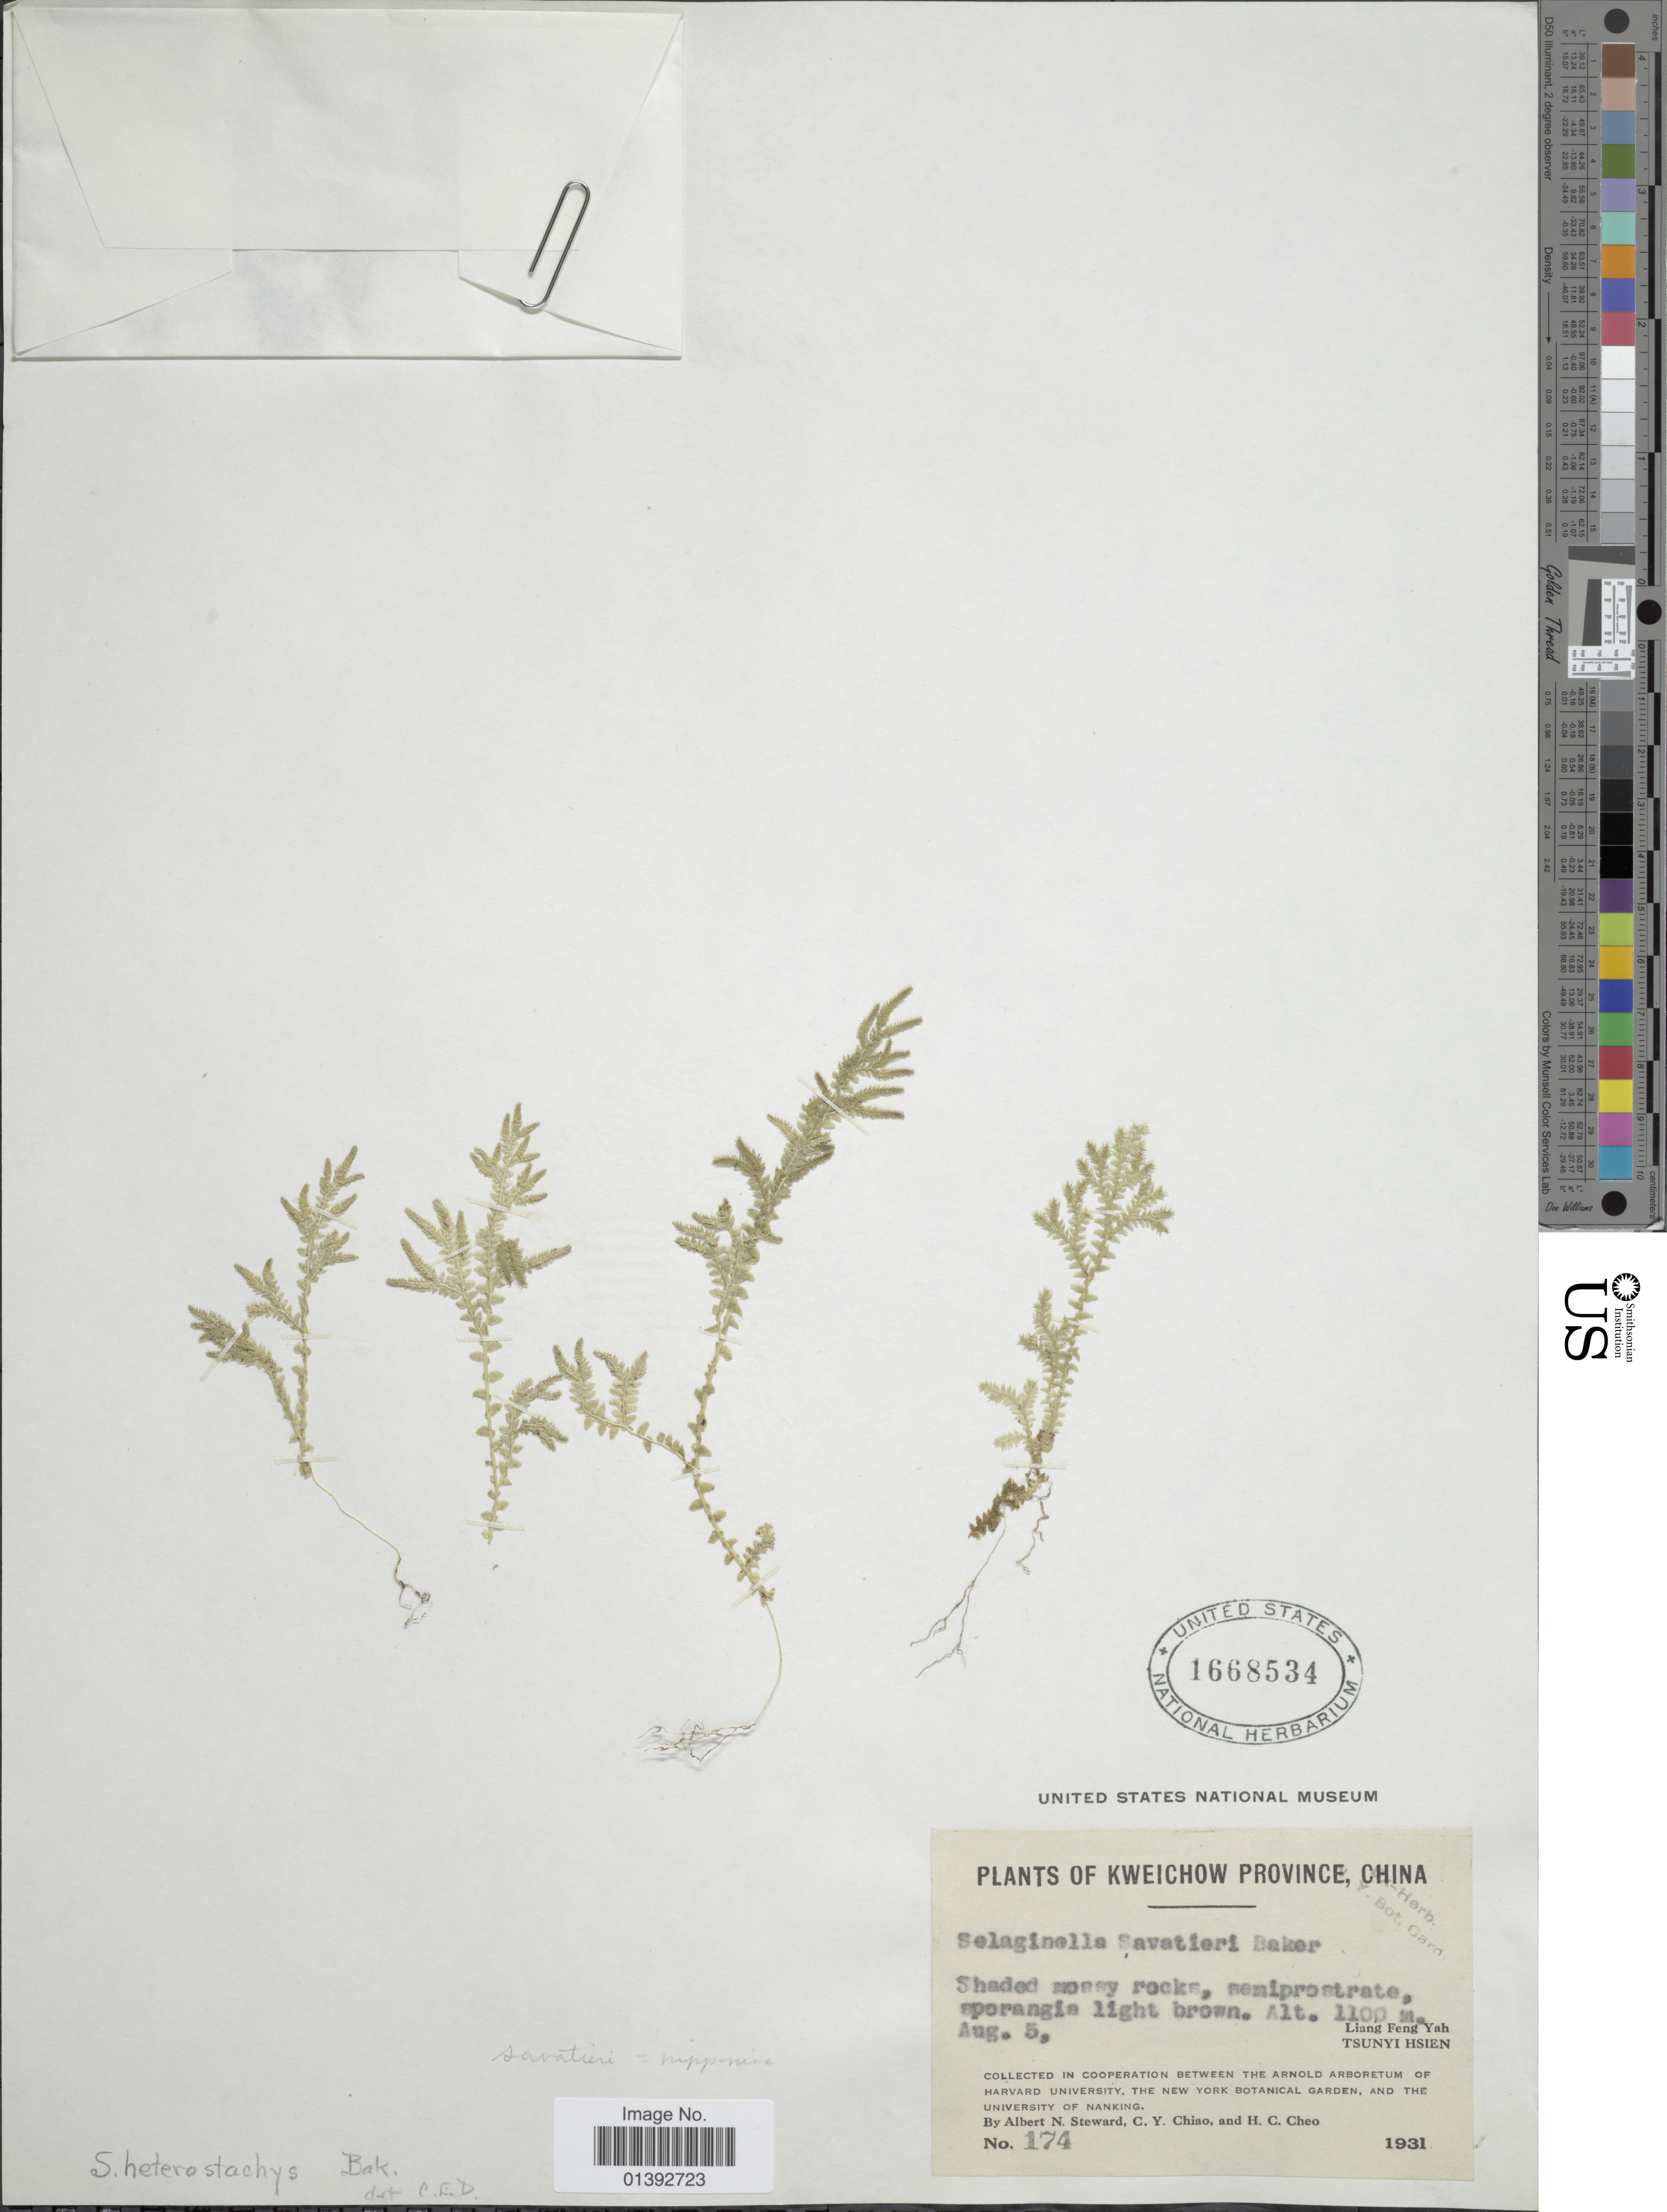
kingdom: Plantae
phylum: Tracheophyta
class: Lycopodiopsida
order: Selaginellales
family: Selaginellaceae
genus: Selaginella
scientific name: Selaginella heterostachys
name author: Baker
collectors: A. N. Steward, C. Y. Chiao & H. Cheo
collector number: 174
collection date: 1931-08-05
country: China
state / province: Guizhou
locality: Kweichow Province, Liang Feng Yah, Tsunyi Hsien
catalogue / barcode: US 1668534